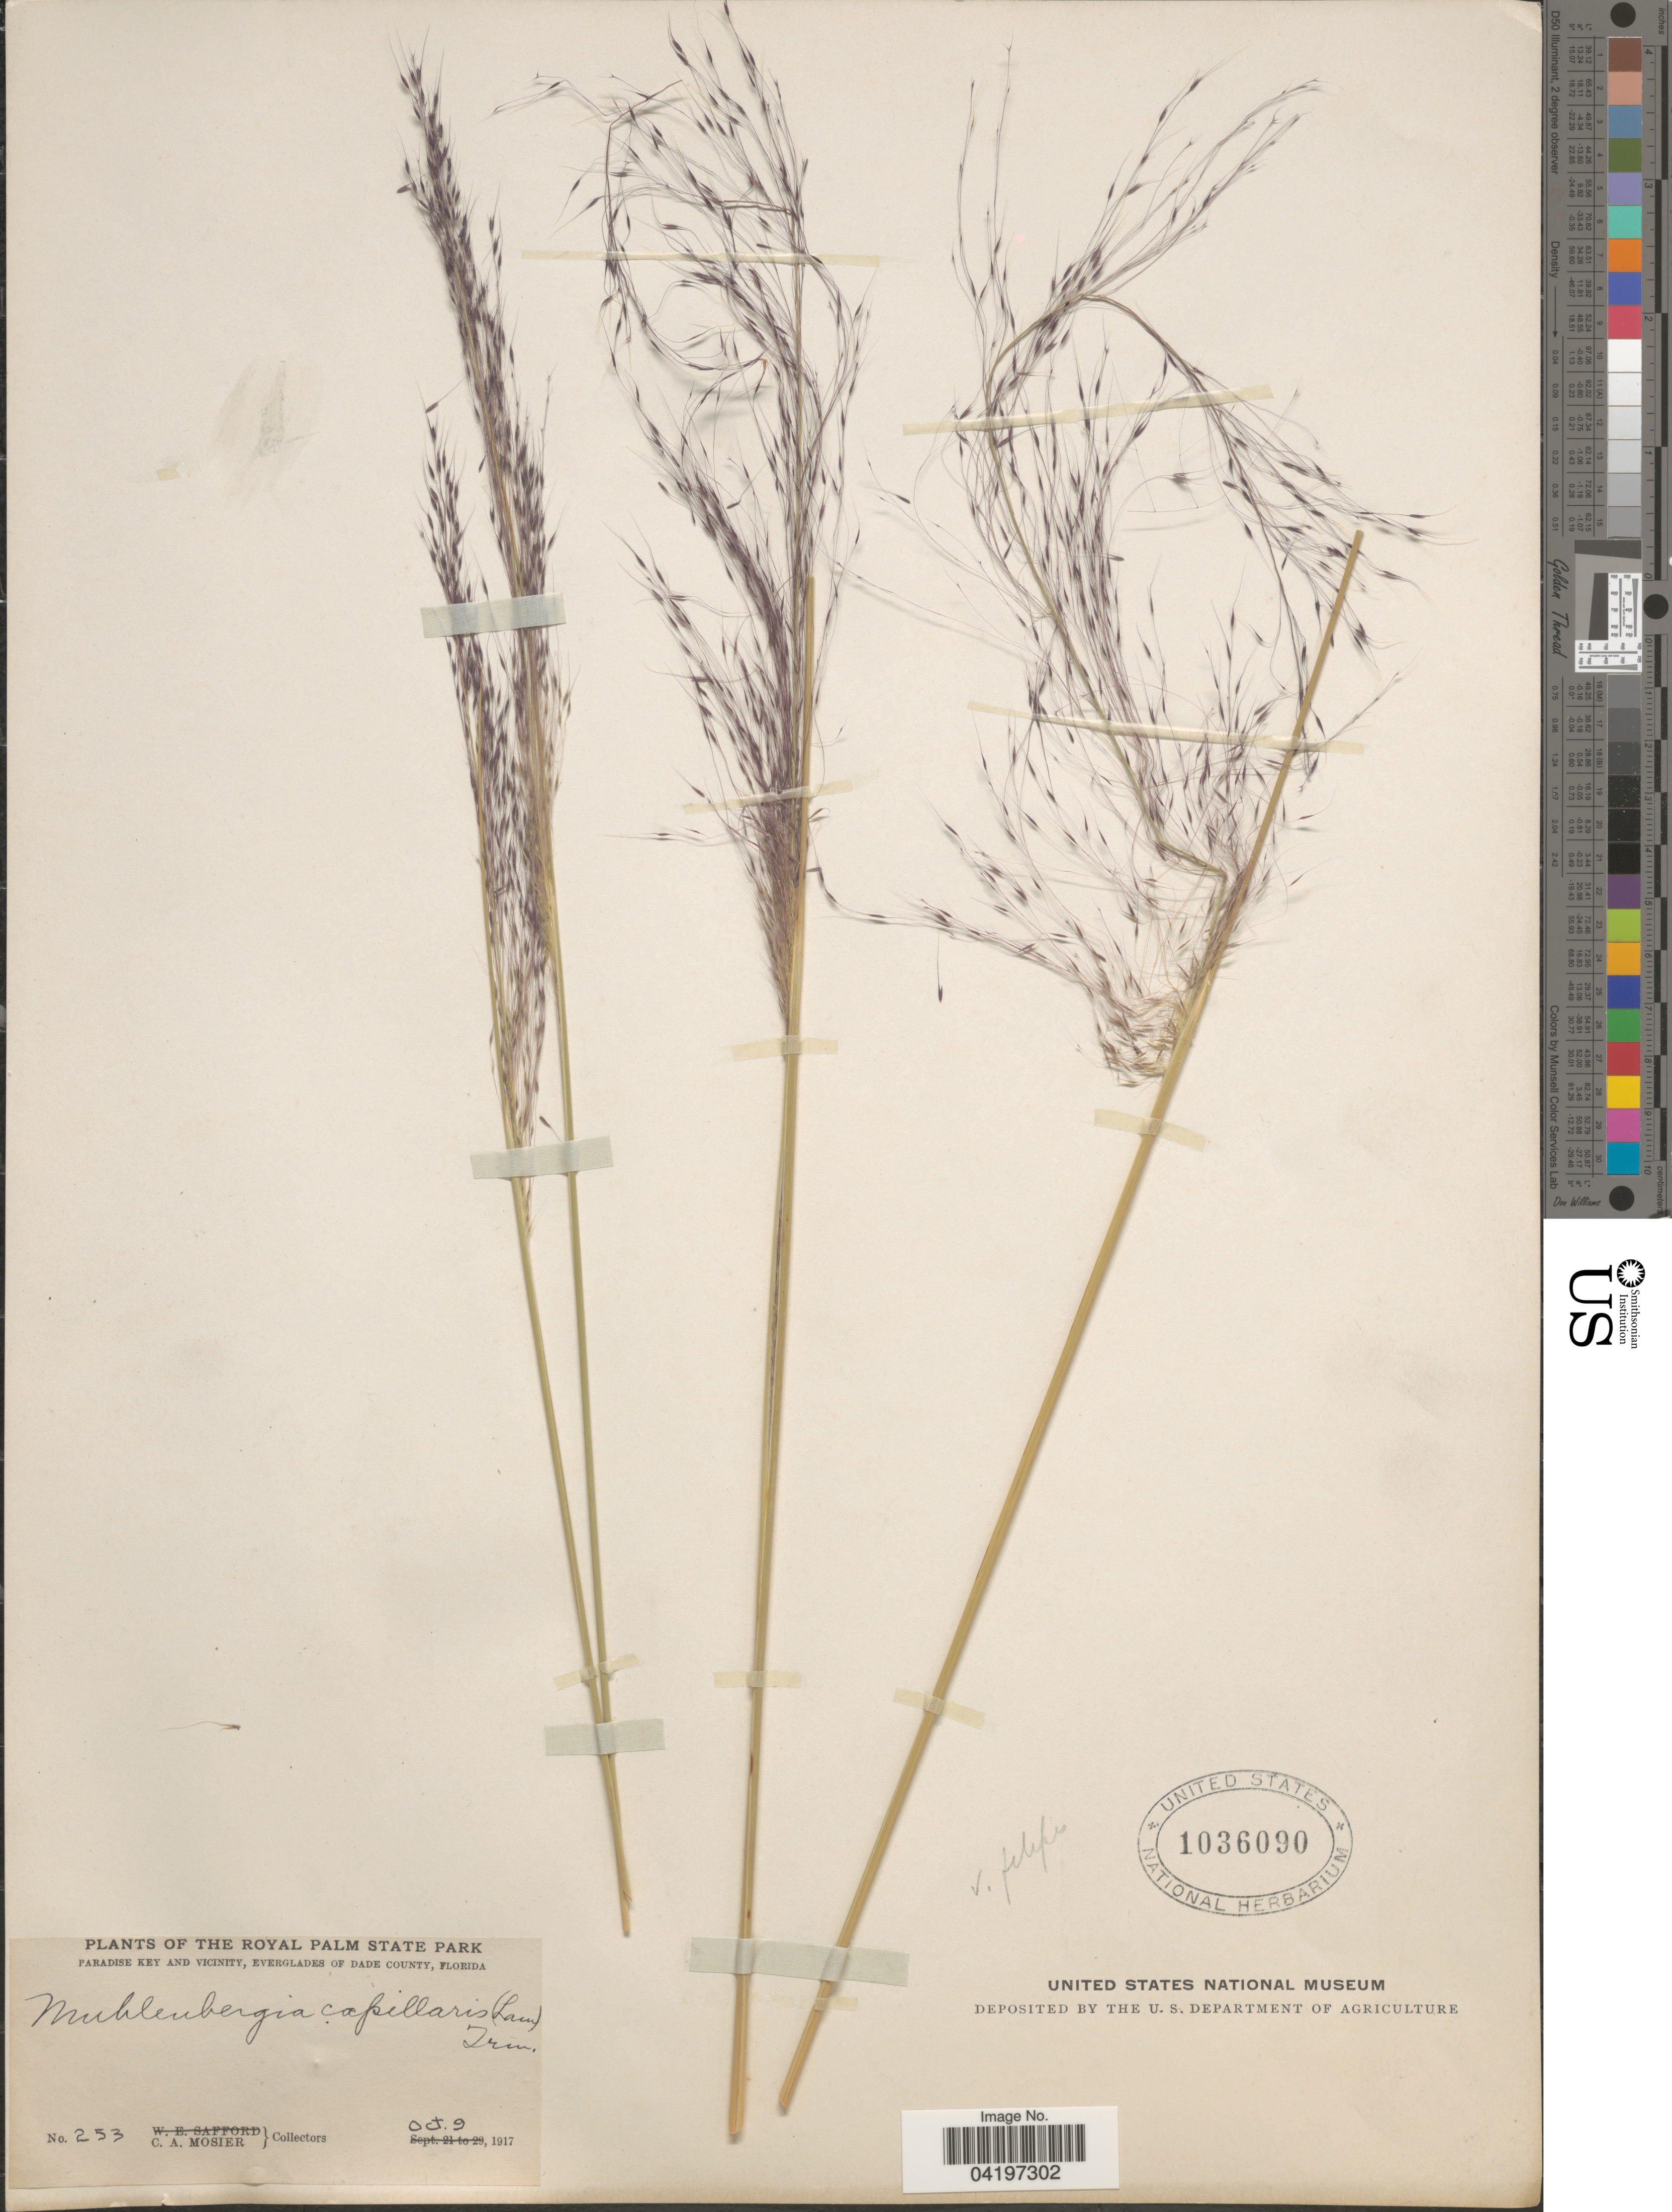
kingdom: Plantae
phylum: Tracheophyta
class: Liliopsida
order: Poales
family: Poaceae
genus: Muhlenbergia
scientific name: Muhlenbergia sericea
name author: (Michx.) P.M. Peterson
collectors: C. A. Mosier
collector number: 253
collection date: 1917-10-09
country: United States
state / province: Florida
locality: The Royal Palm State Park. Paradise Key and Vicinity, Everglades of Dade County.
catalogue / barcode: US 1036090